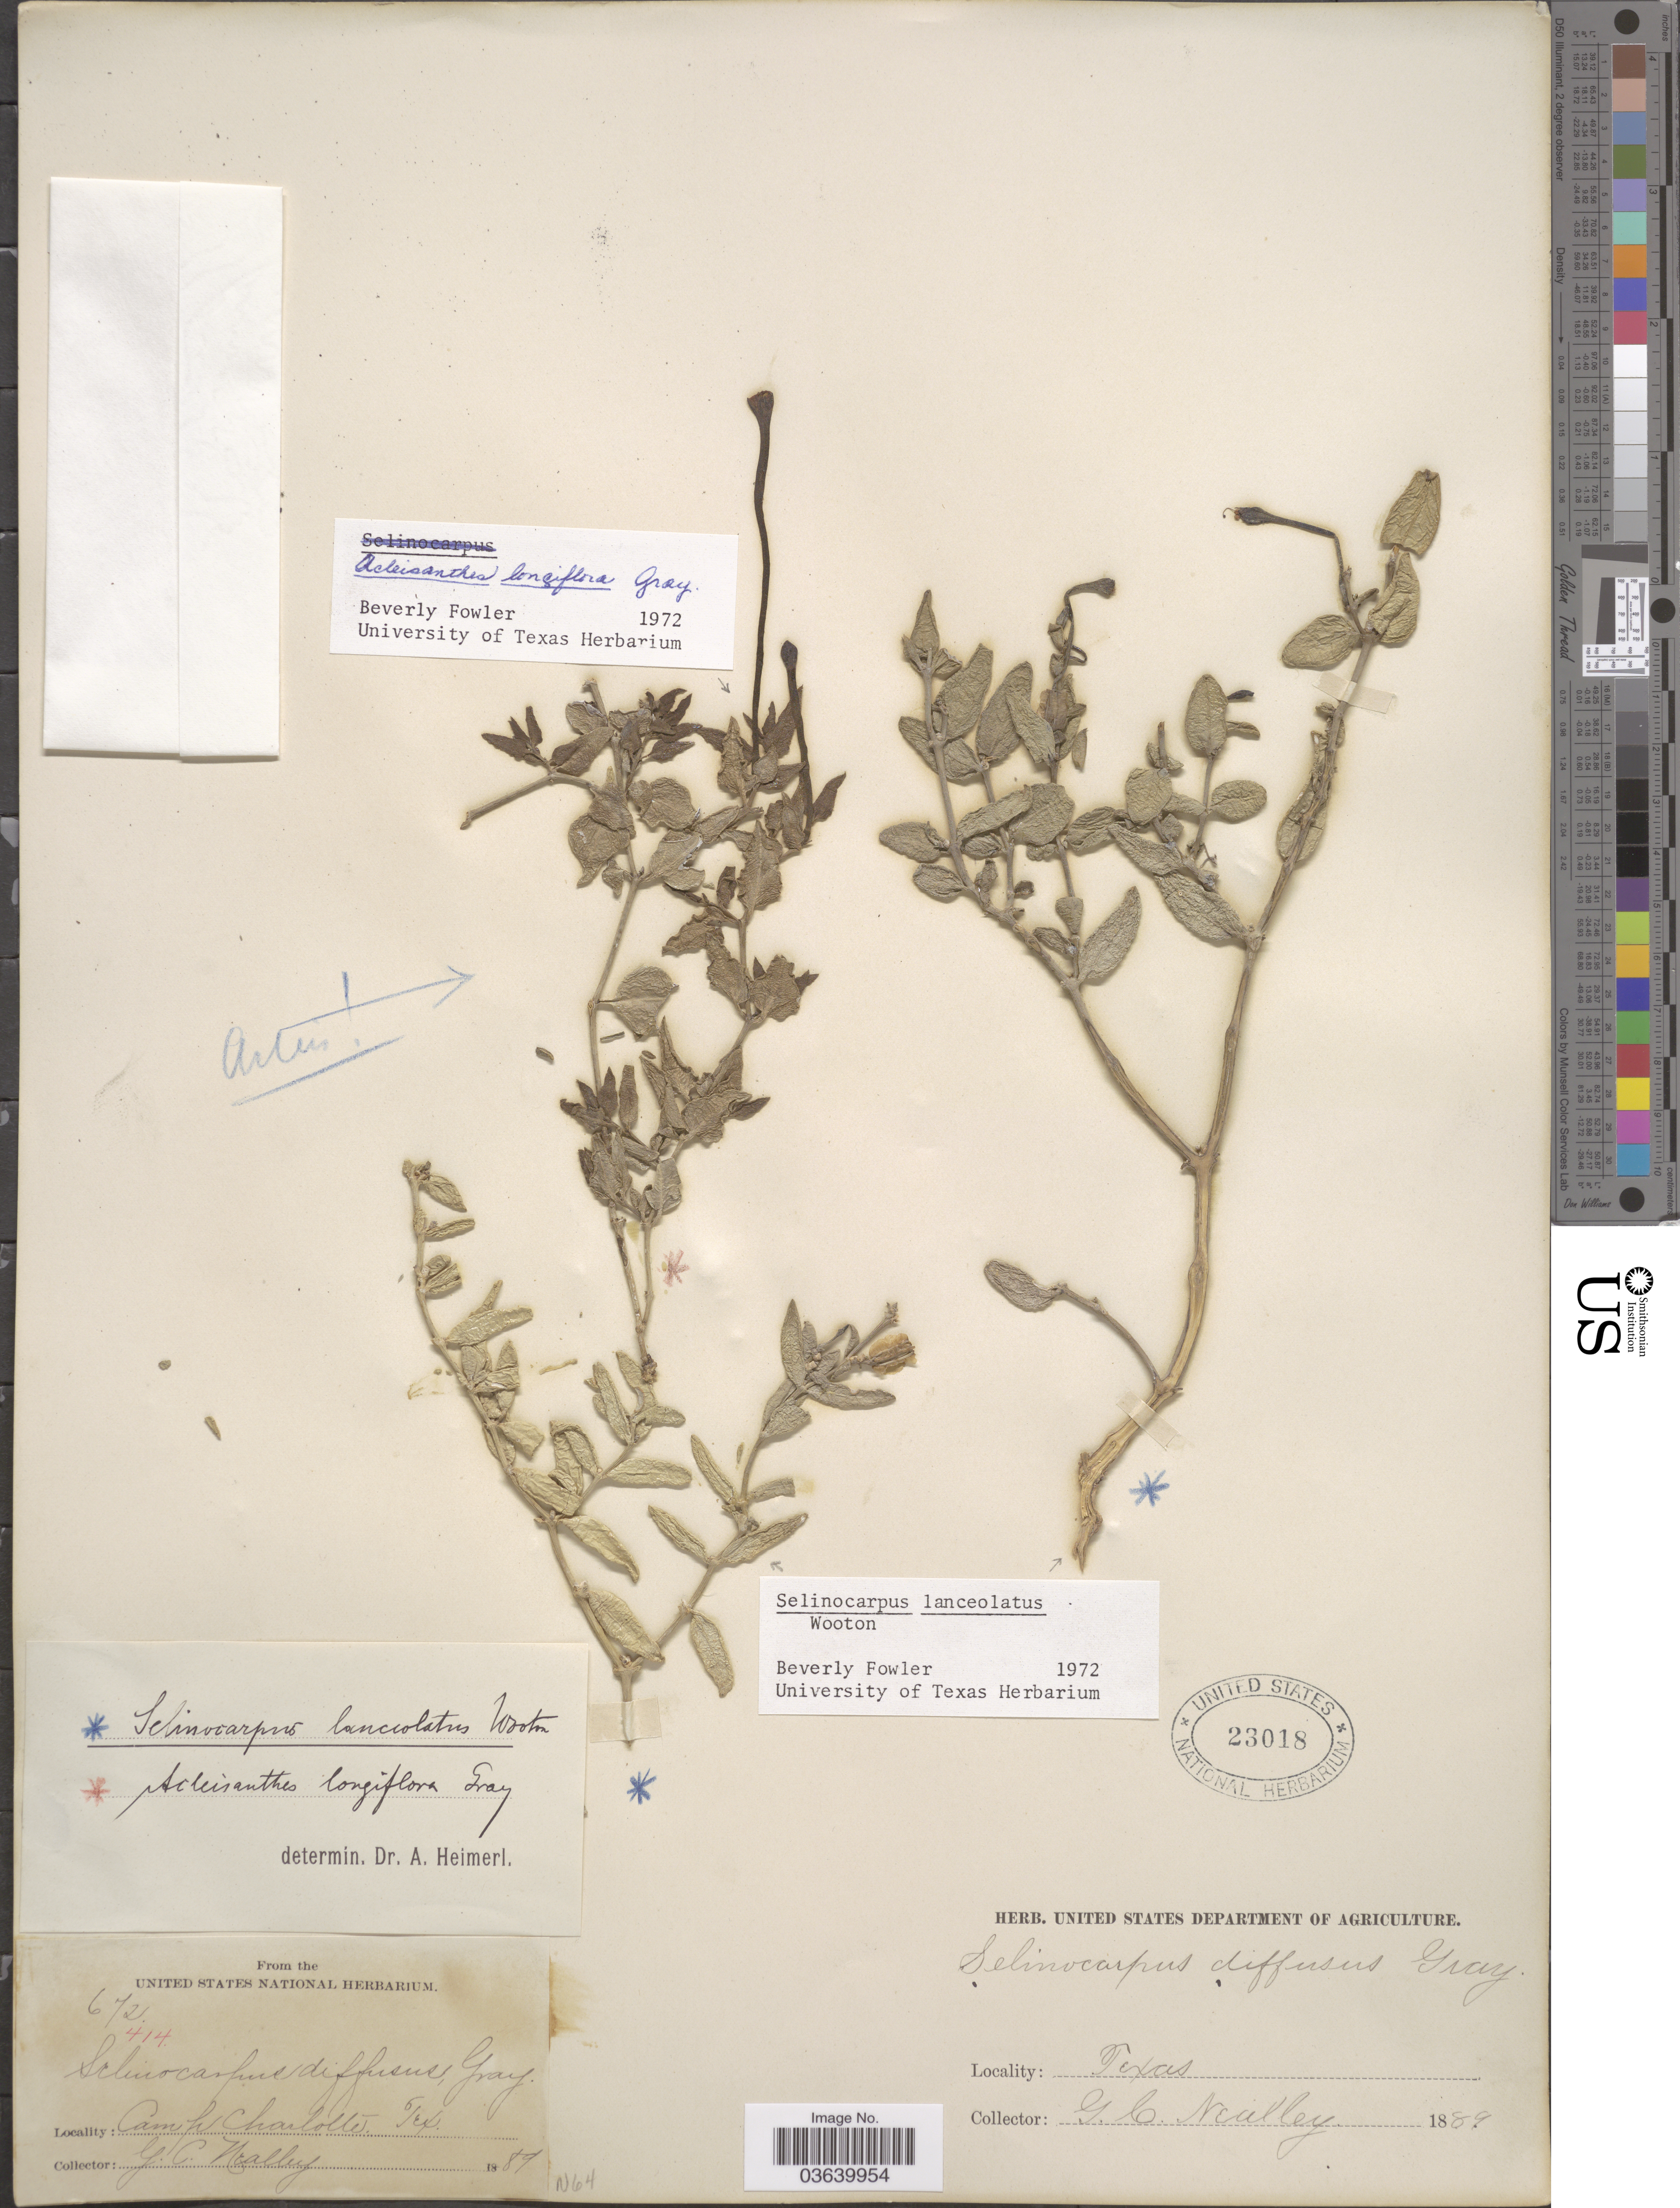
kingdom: Plantae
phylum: Tracheophyta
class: Magnoliopsida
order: Caryophyllales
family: Nyctaginaceae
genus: Acleisanthes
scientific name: Acleisanthes lanceolatus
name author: (Wooton) R.A. Levin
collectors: G. C. Nealley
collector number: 672/414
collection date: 1889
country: United States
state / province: Texas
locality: Camp Charlotte.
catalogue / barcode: US 23018